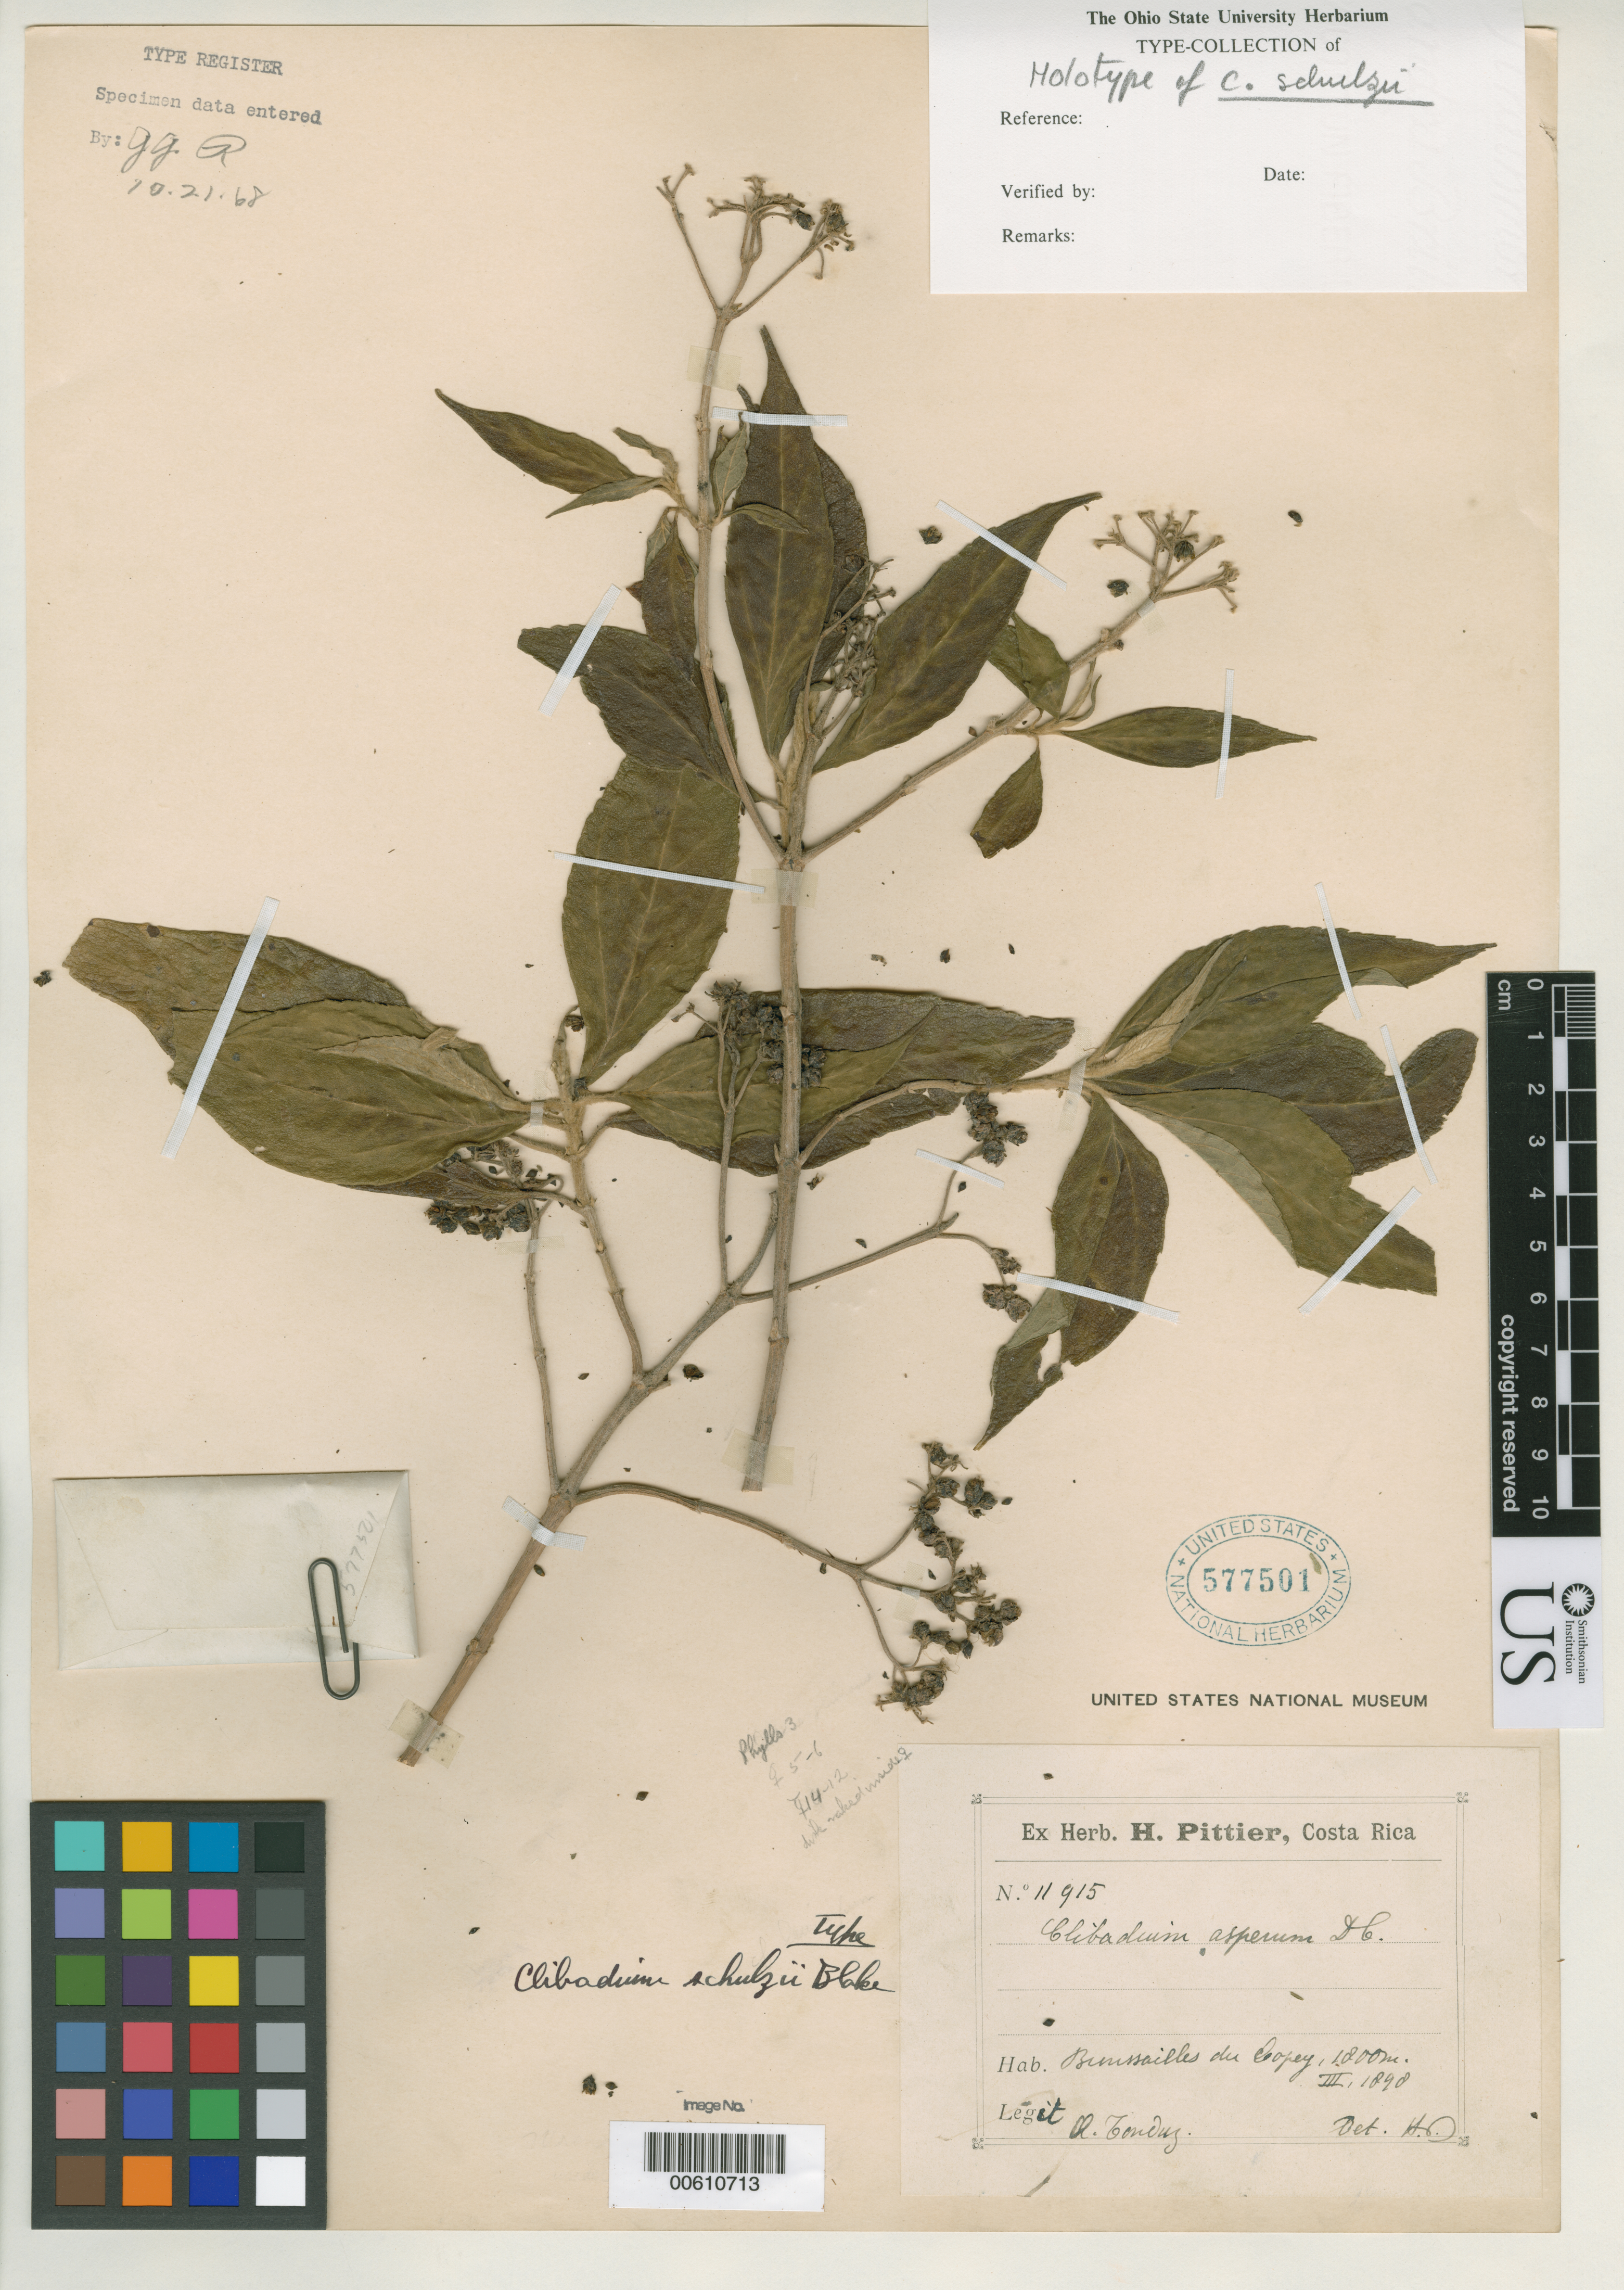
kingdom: Plantae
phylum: Tracheophyta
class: Magnoliopsida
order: Asterales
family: Asteraceae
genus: Clibadium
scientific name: Clibadium schulzii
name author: S.F. Blake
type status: Holotype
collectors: A. Tonduz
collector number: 11915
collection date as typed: Mar 1898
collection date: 1898-03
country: Costa Rica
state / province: San José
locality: Copey.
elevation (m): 1800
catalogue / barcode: US 577501